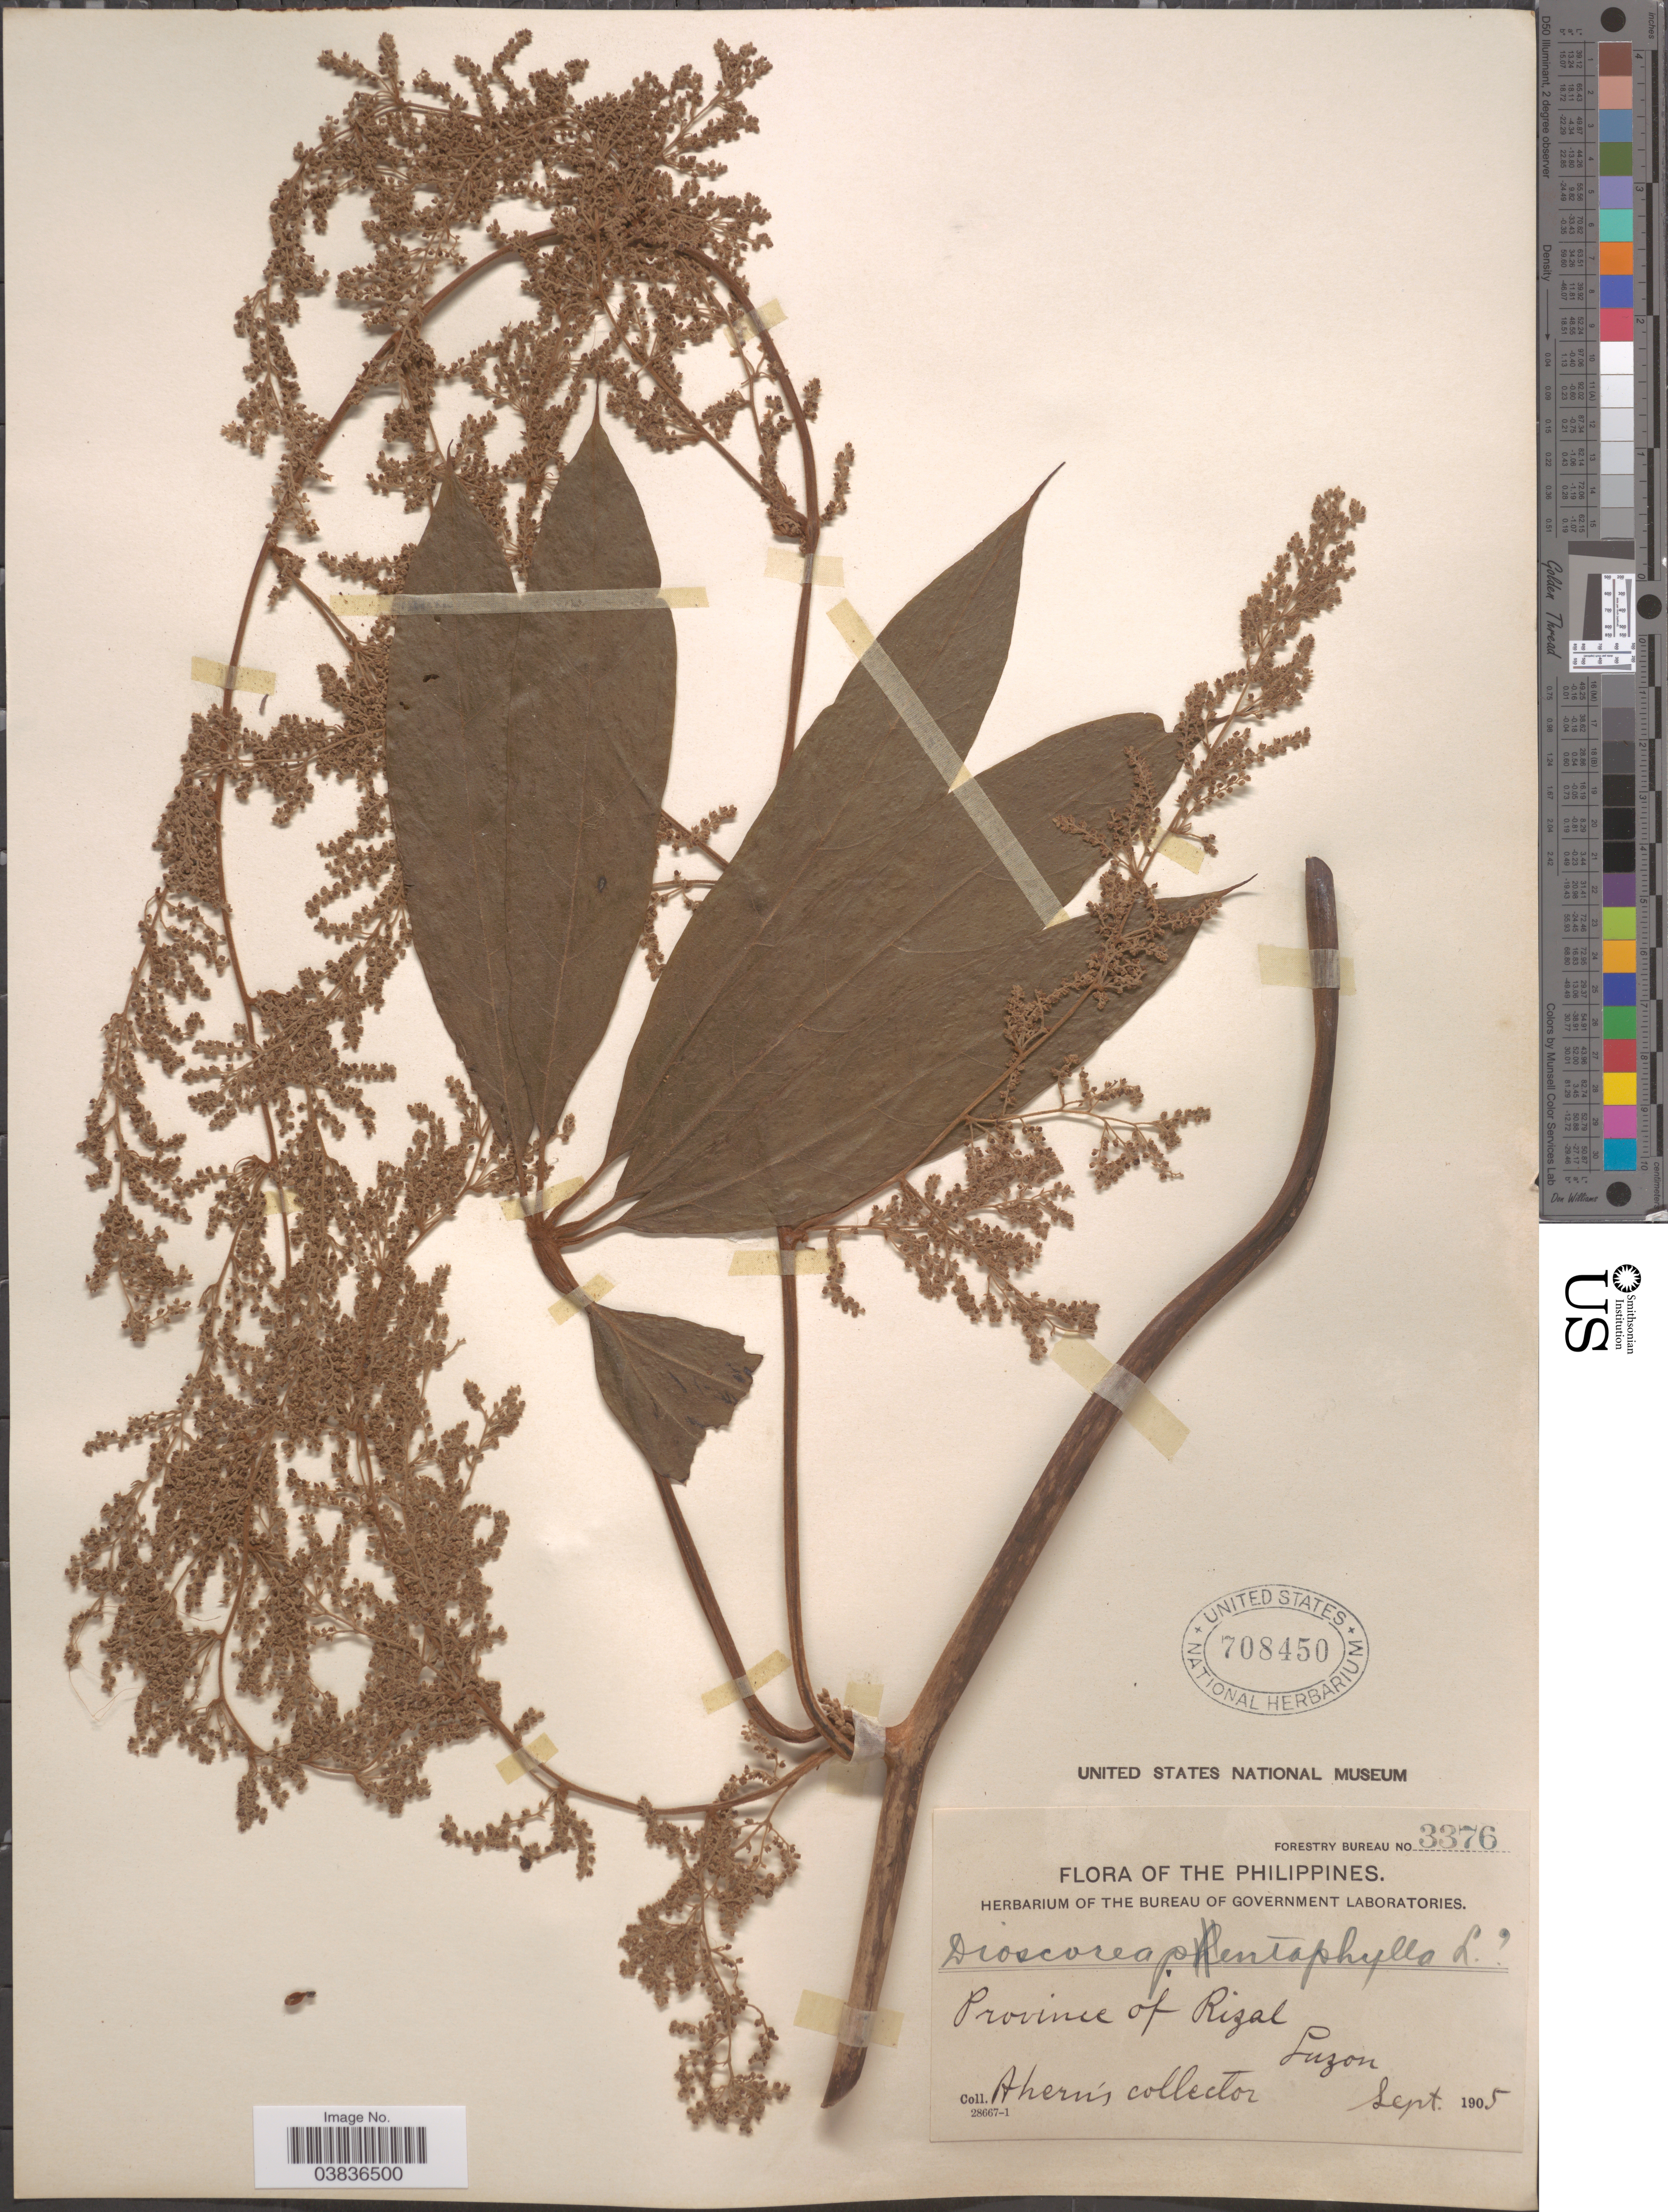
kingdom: Plantae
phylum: Tracheophyta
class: Liliopsida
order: Dioscoreales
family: Dioscoreaceae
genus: Dioscorea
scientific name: Dioscorea pentaphylla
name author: L.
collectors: Ahern's collector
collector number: Forestry Bureau 3376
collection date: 1905-09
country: Philippines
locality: Province of Rizal, Luzon.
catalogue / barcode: US 708450